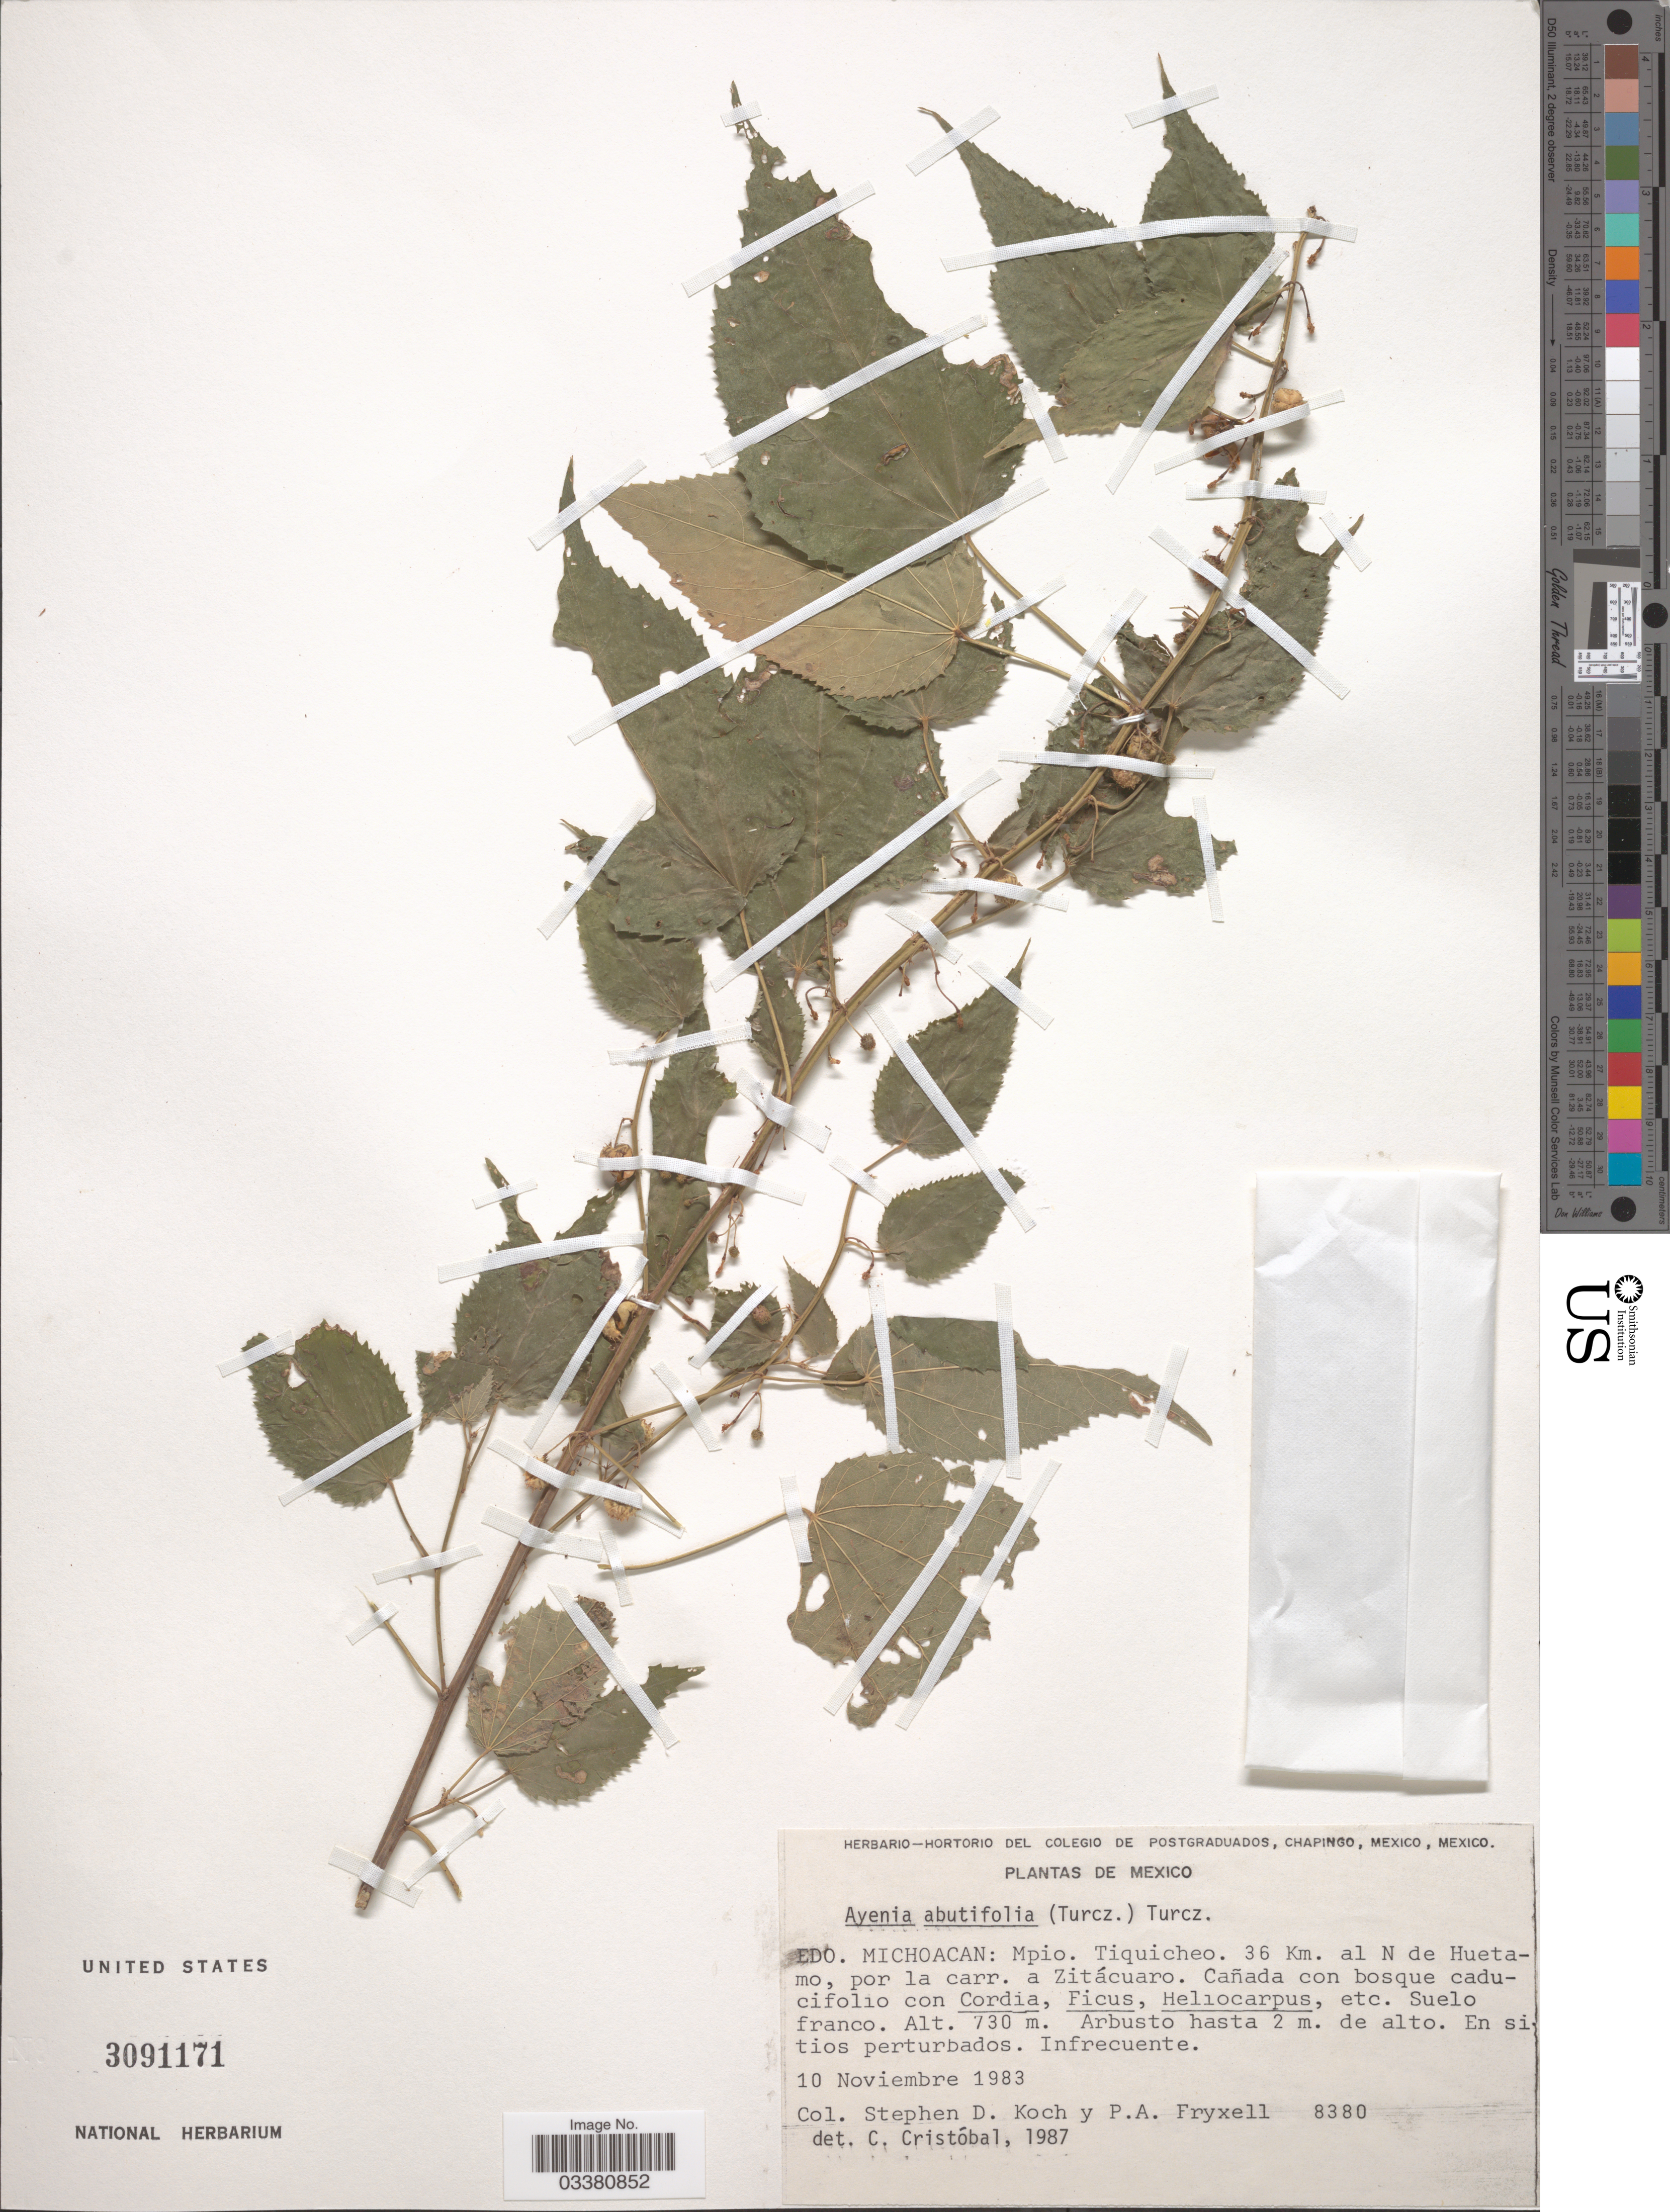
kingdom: Plantae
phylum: Tracheophyta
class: Magnoliopsida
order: Malvales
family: Malvaceae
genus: Ayenia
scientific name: Ayenia abutilifolia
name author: (Turcz.) Turcz.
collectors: S. D. Koch & P. A. Fryxell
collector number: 8380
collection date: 1983-11-10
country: Mexico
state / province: Michoacán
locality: Mpio. Tiquicheo. 36 Km. al N de Huetamo, por la carr. a Zitácuaro.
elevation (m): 730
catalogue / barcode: US 3091171